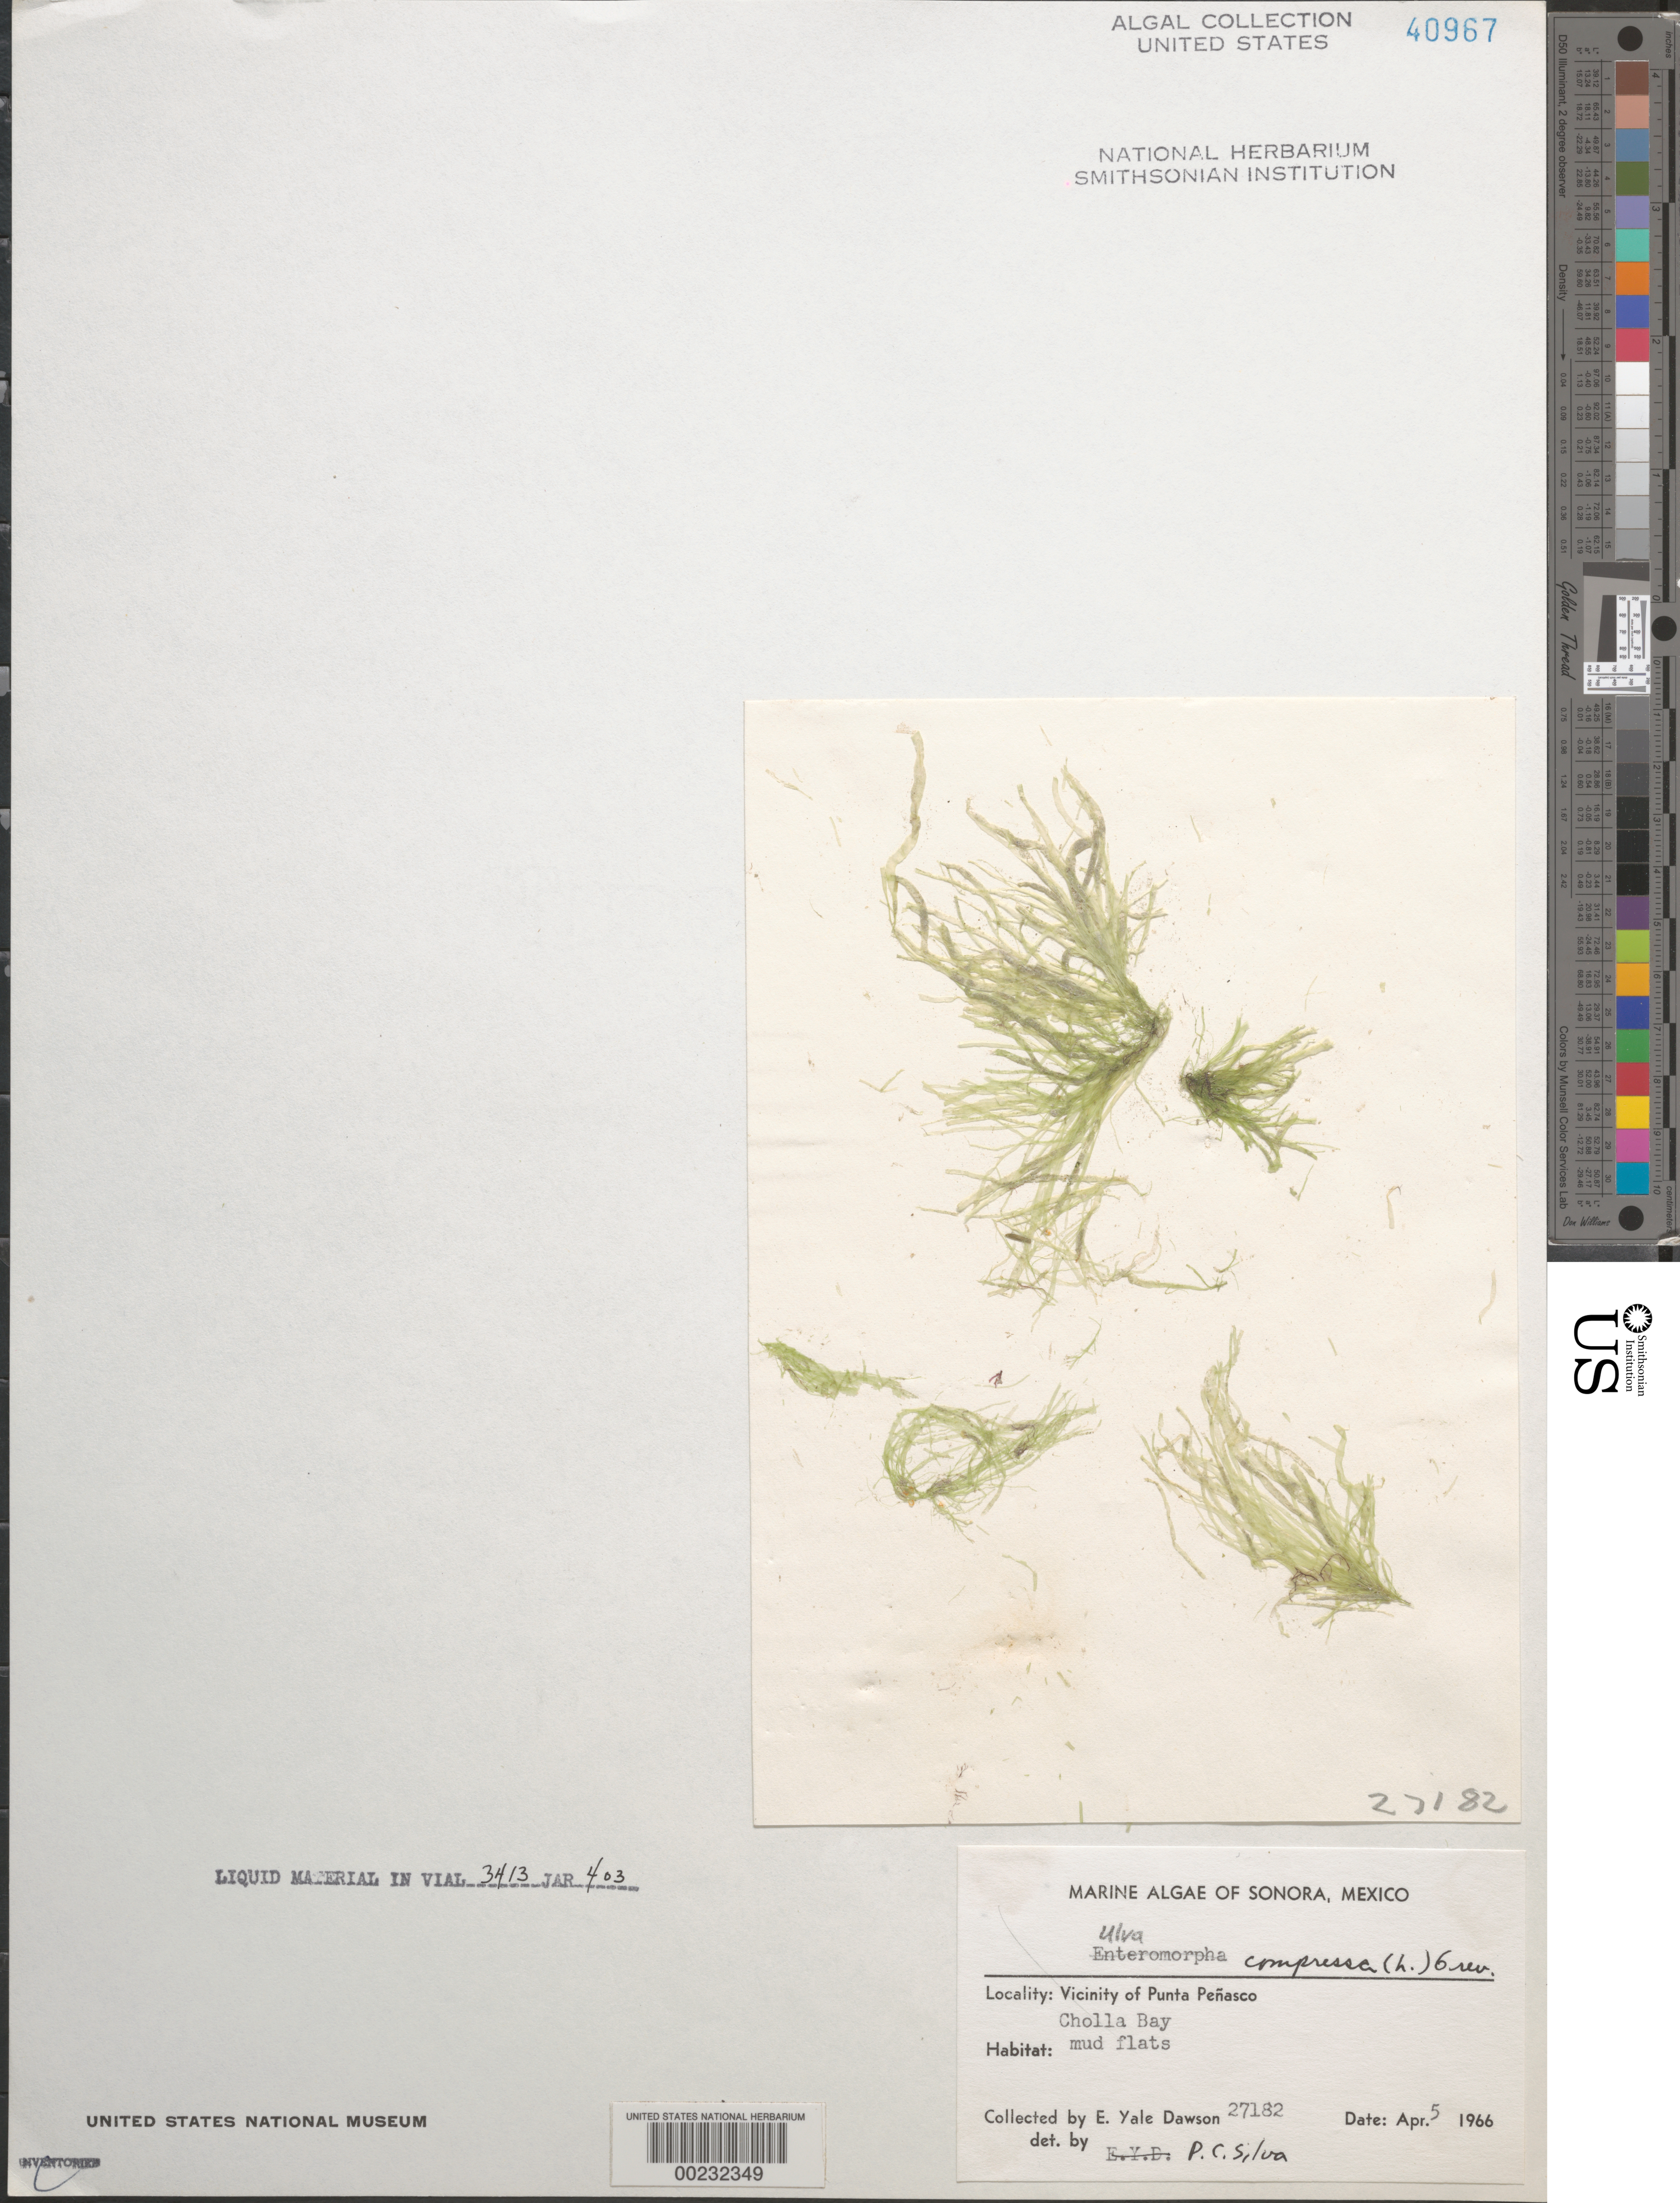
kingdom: Plantae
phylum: Chlorophyta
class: Ulvophyceae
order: Ulvales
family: Ulvaceae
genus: Ulva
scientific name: Ulva compressa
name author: L.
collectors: E. Y. Dawson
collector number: EYD 27182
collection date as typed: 05 Apr 1966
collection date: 1966-04-05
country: Mexico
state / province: Sonora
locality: Cholla Bay, Punta Penasco area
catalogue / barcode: US 40967